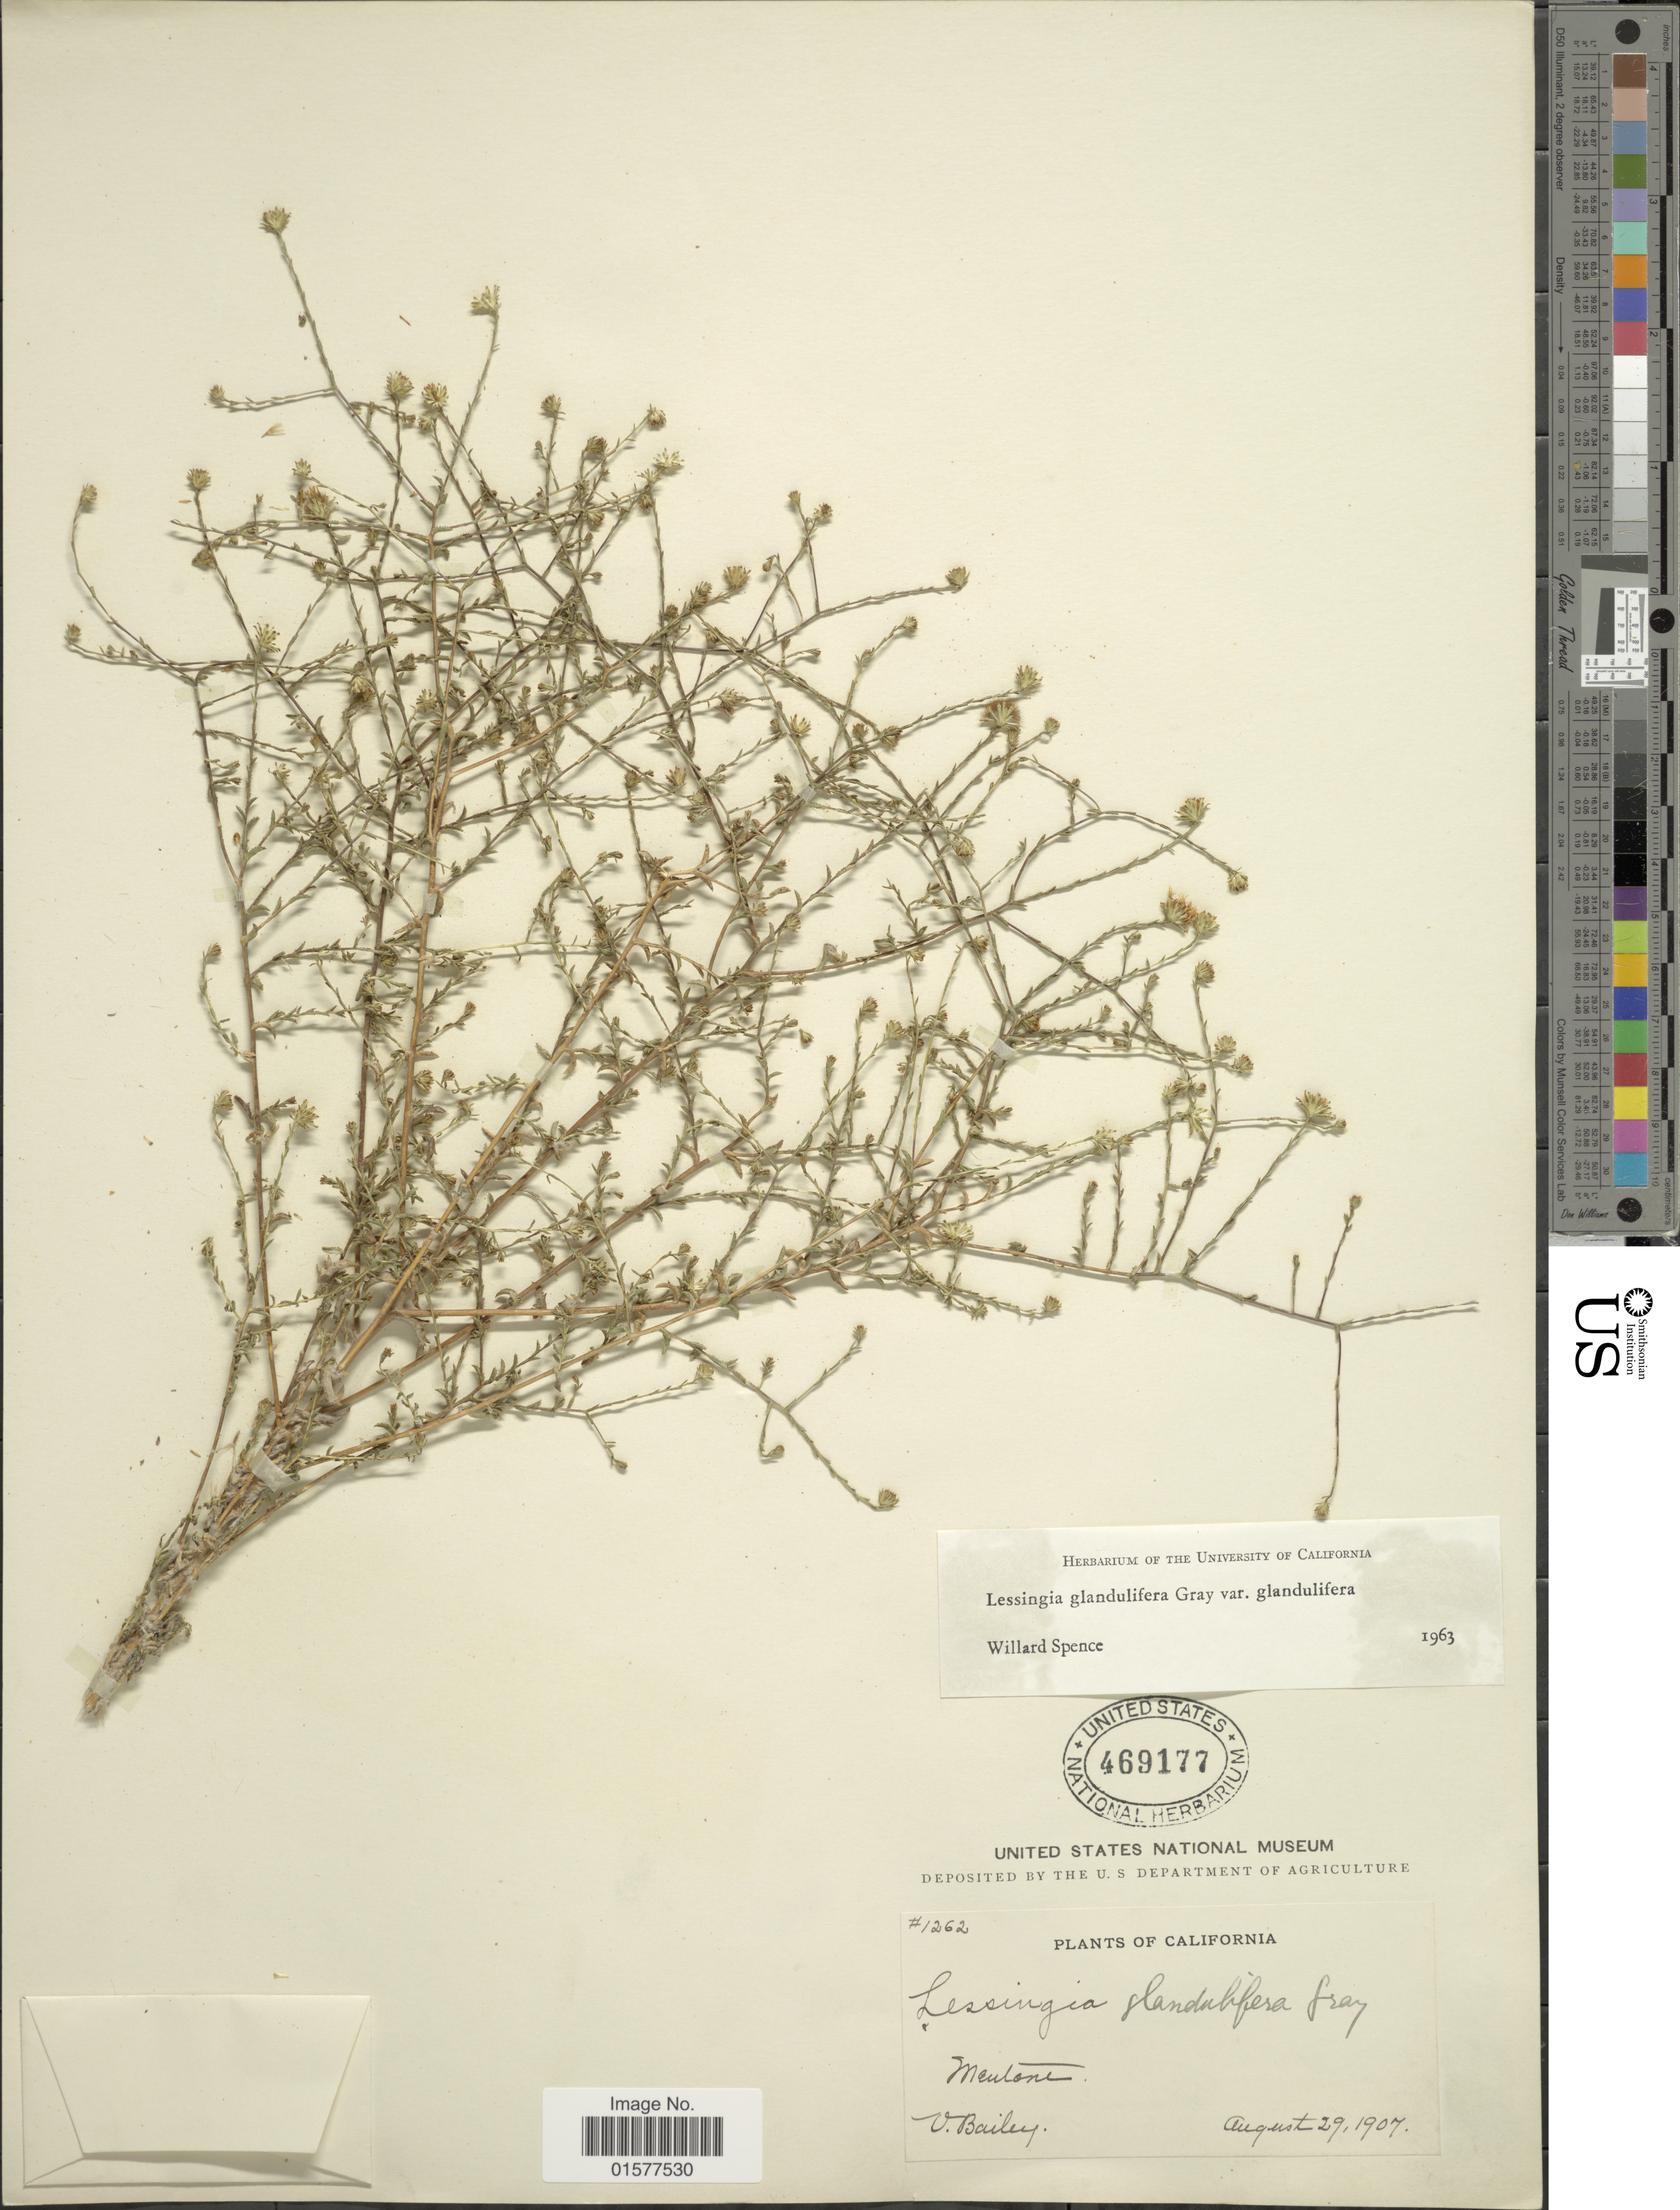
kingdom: Plantae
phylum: Tracheophyta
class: Magnoliopsida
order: Asterales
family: Asteraceae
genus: Lessingia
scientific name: Lessingia glandulifera var. glandulifera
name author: (A. Gray) J.T. Howell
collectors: V. O. Bailey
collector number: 1262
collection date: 1907-08-29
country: United States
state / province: California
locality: Mentone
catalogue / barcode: US 469177